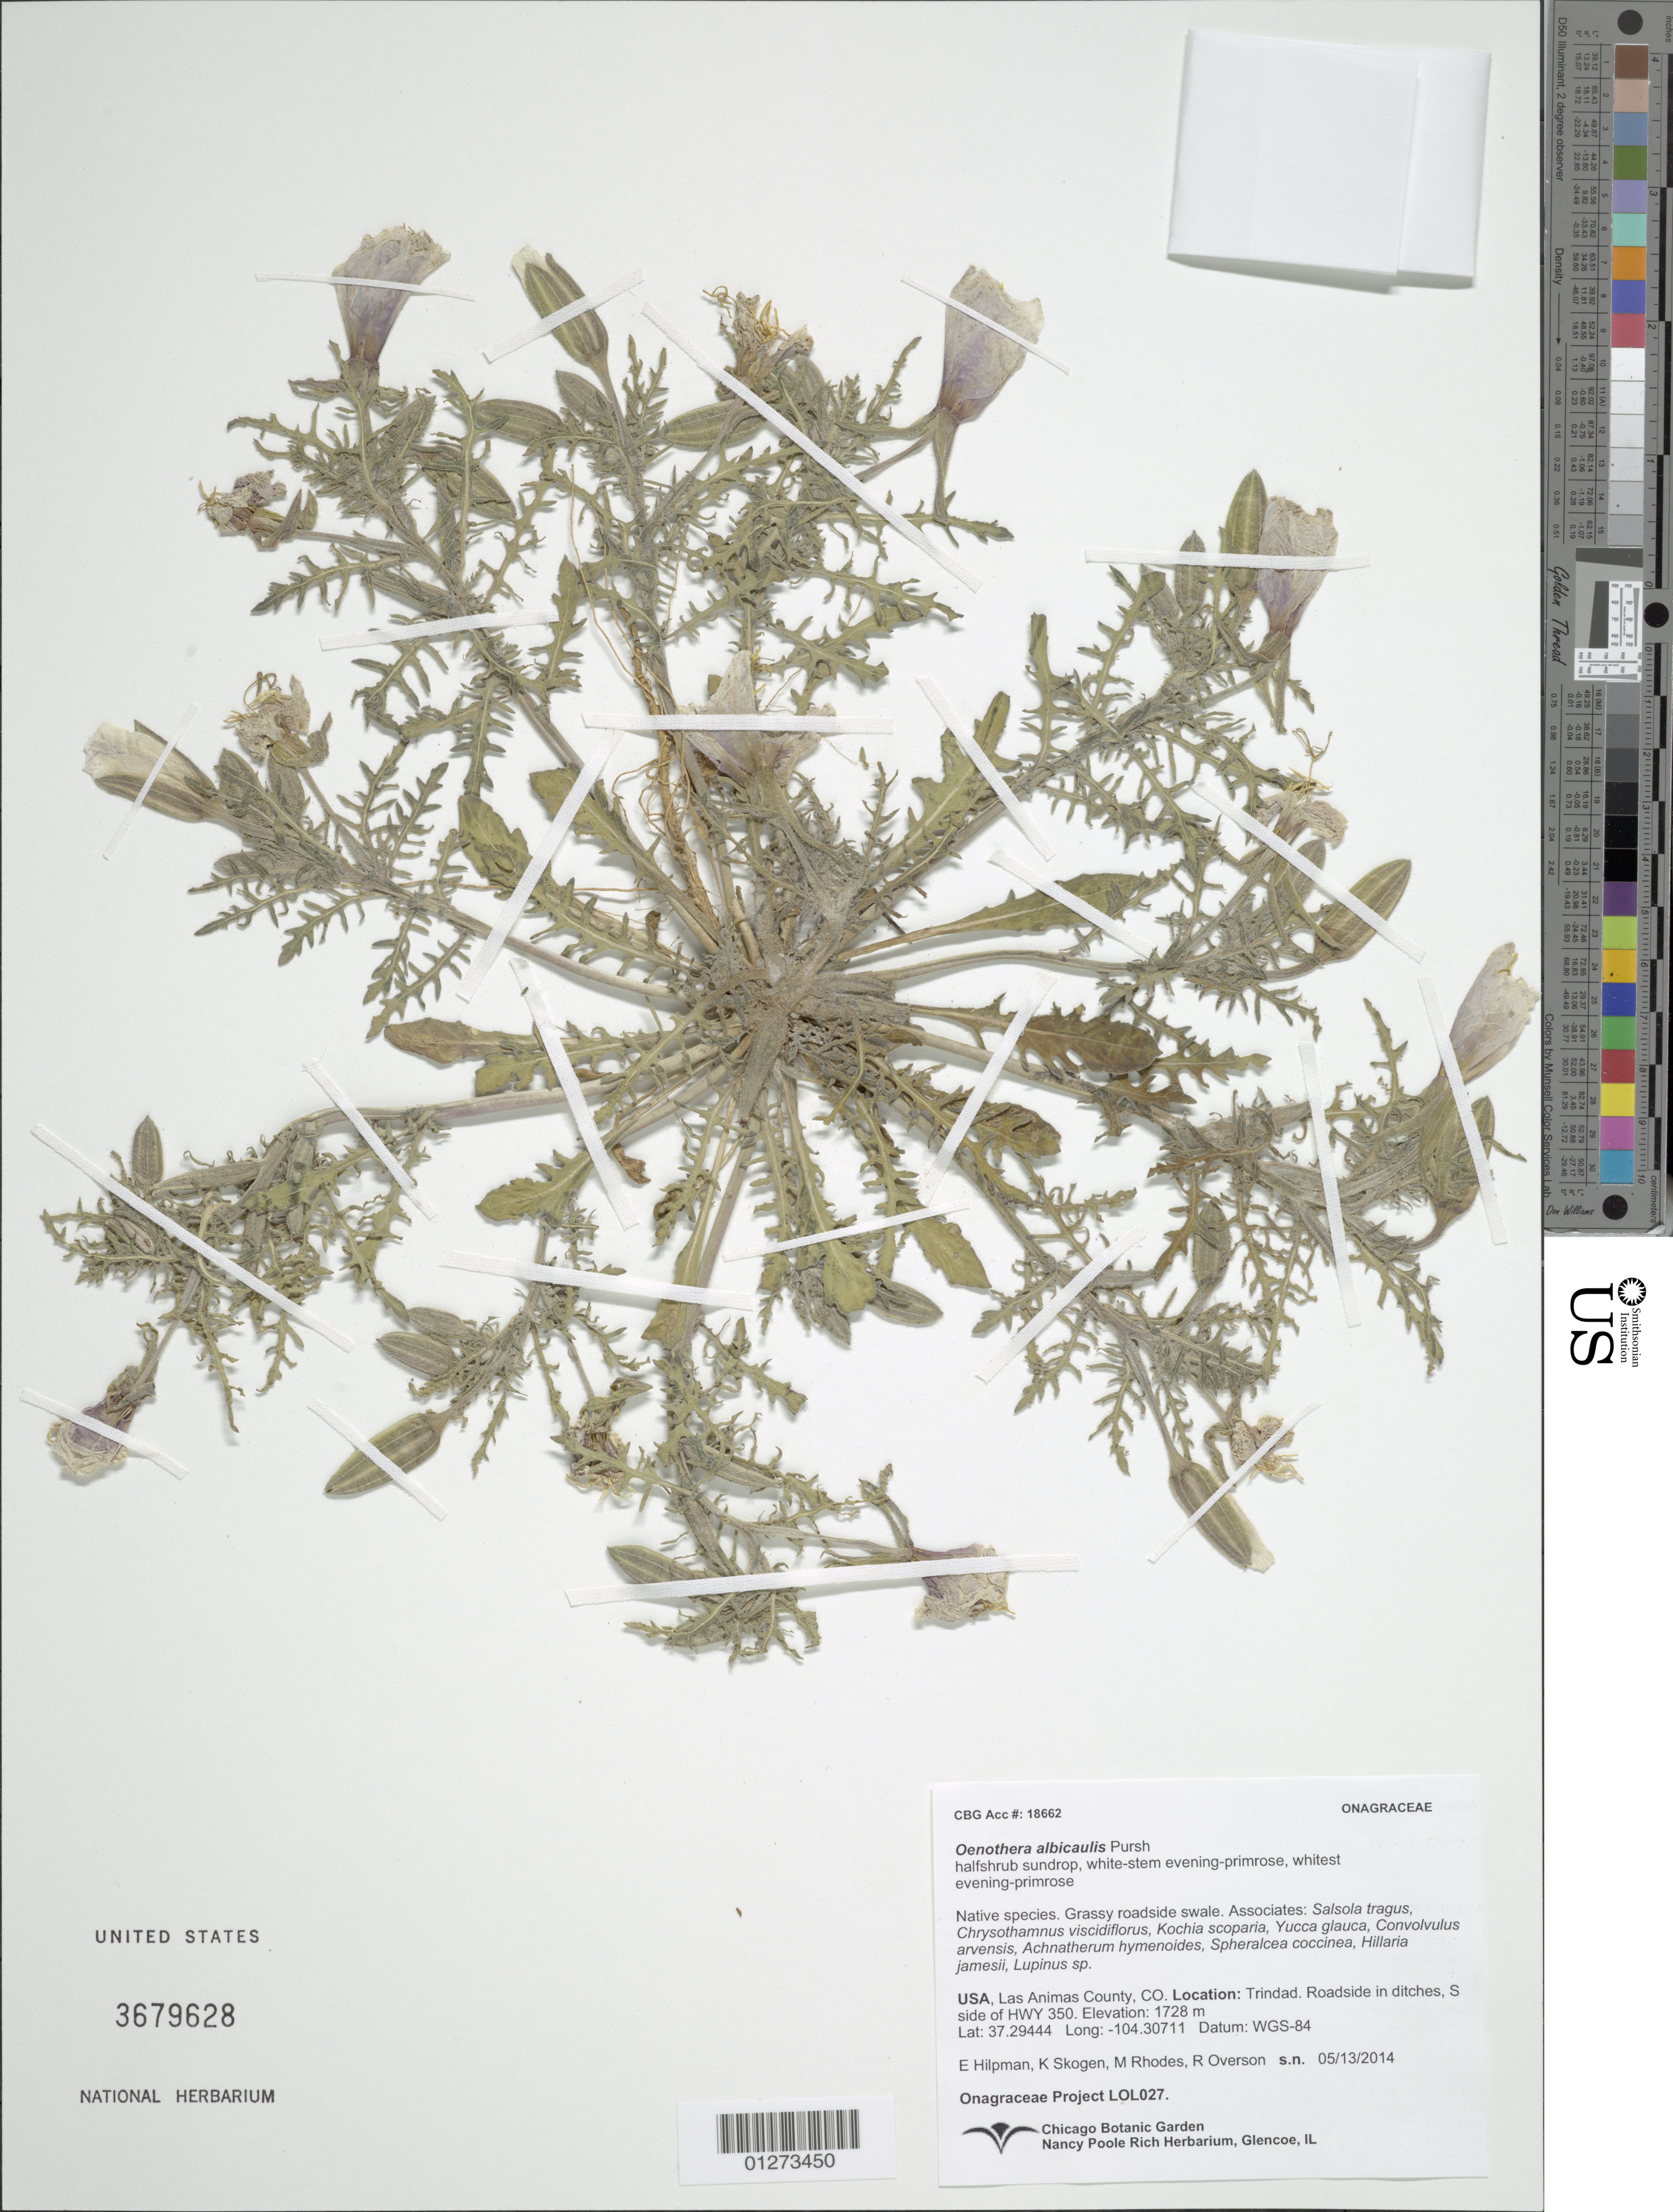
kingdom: Plantae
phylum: Tracheophyta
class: Magnoliopsida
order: Myrtales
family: Onagraceae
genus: Oenothera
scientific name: Oenothera albicaulis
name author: Pursh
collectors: Onagraceae Project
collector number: LOL 027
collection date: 2014-05-13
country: United States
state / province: Colorado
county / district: Las Animas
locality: roadside in ditches, S side of road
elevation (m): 1728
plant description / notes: CHIC, US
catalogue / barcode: US 3679628